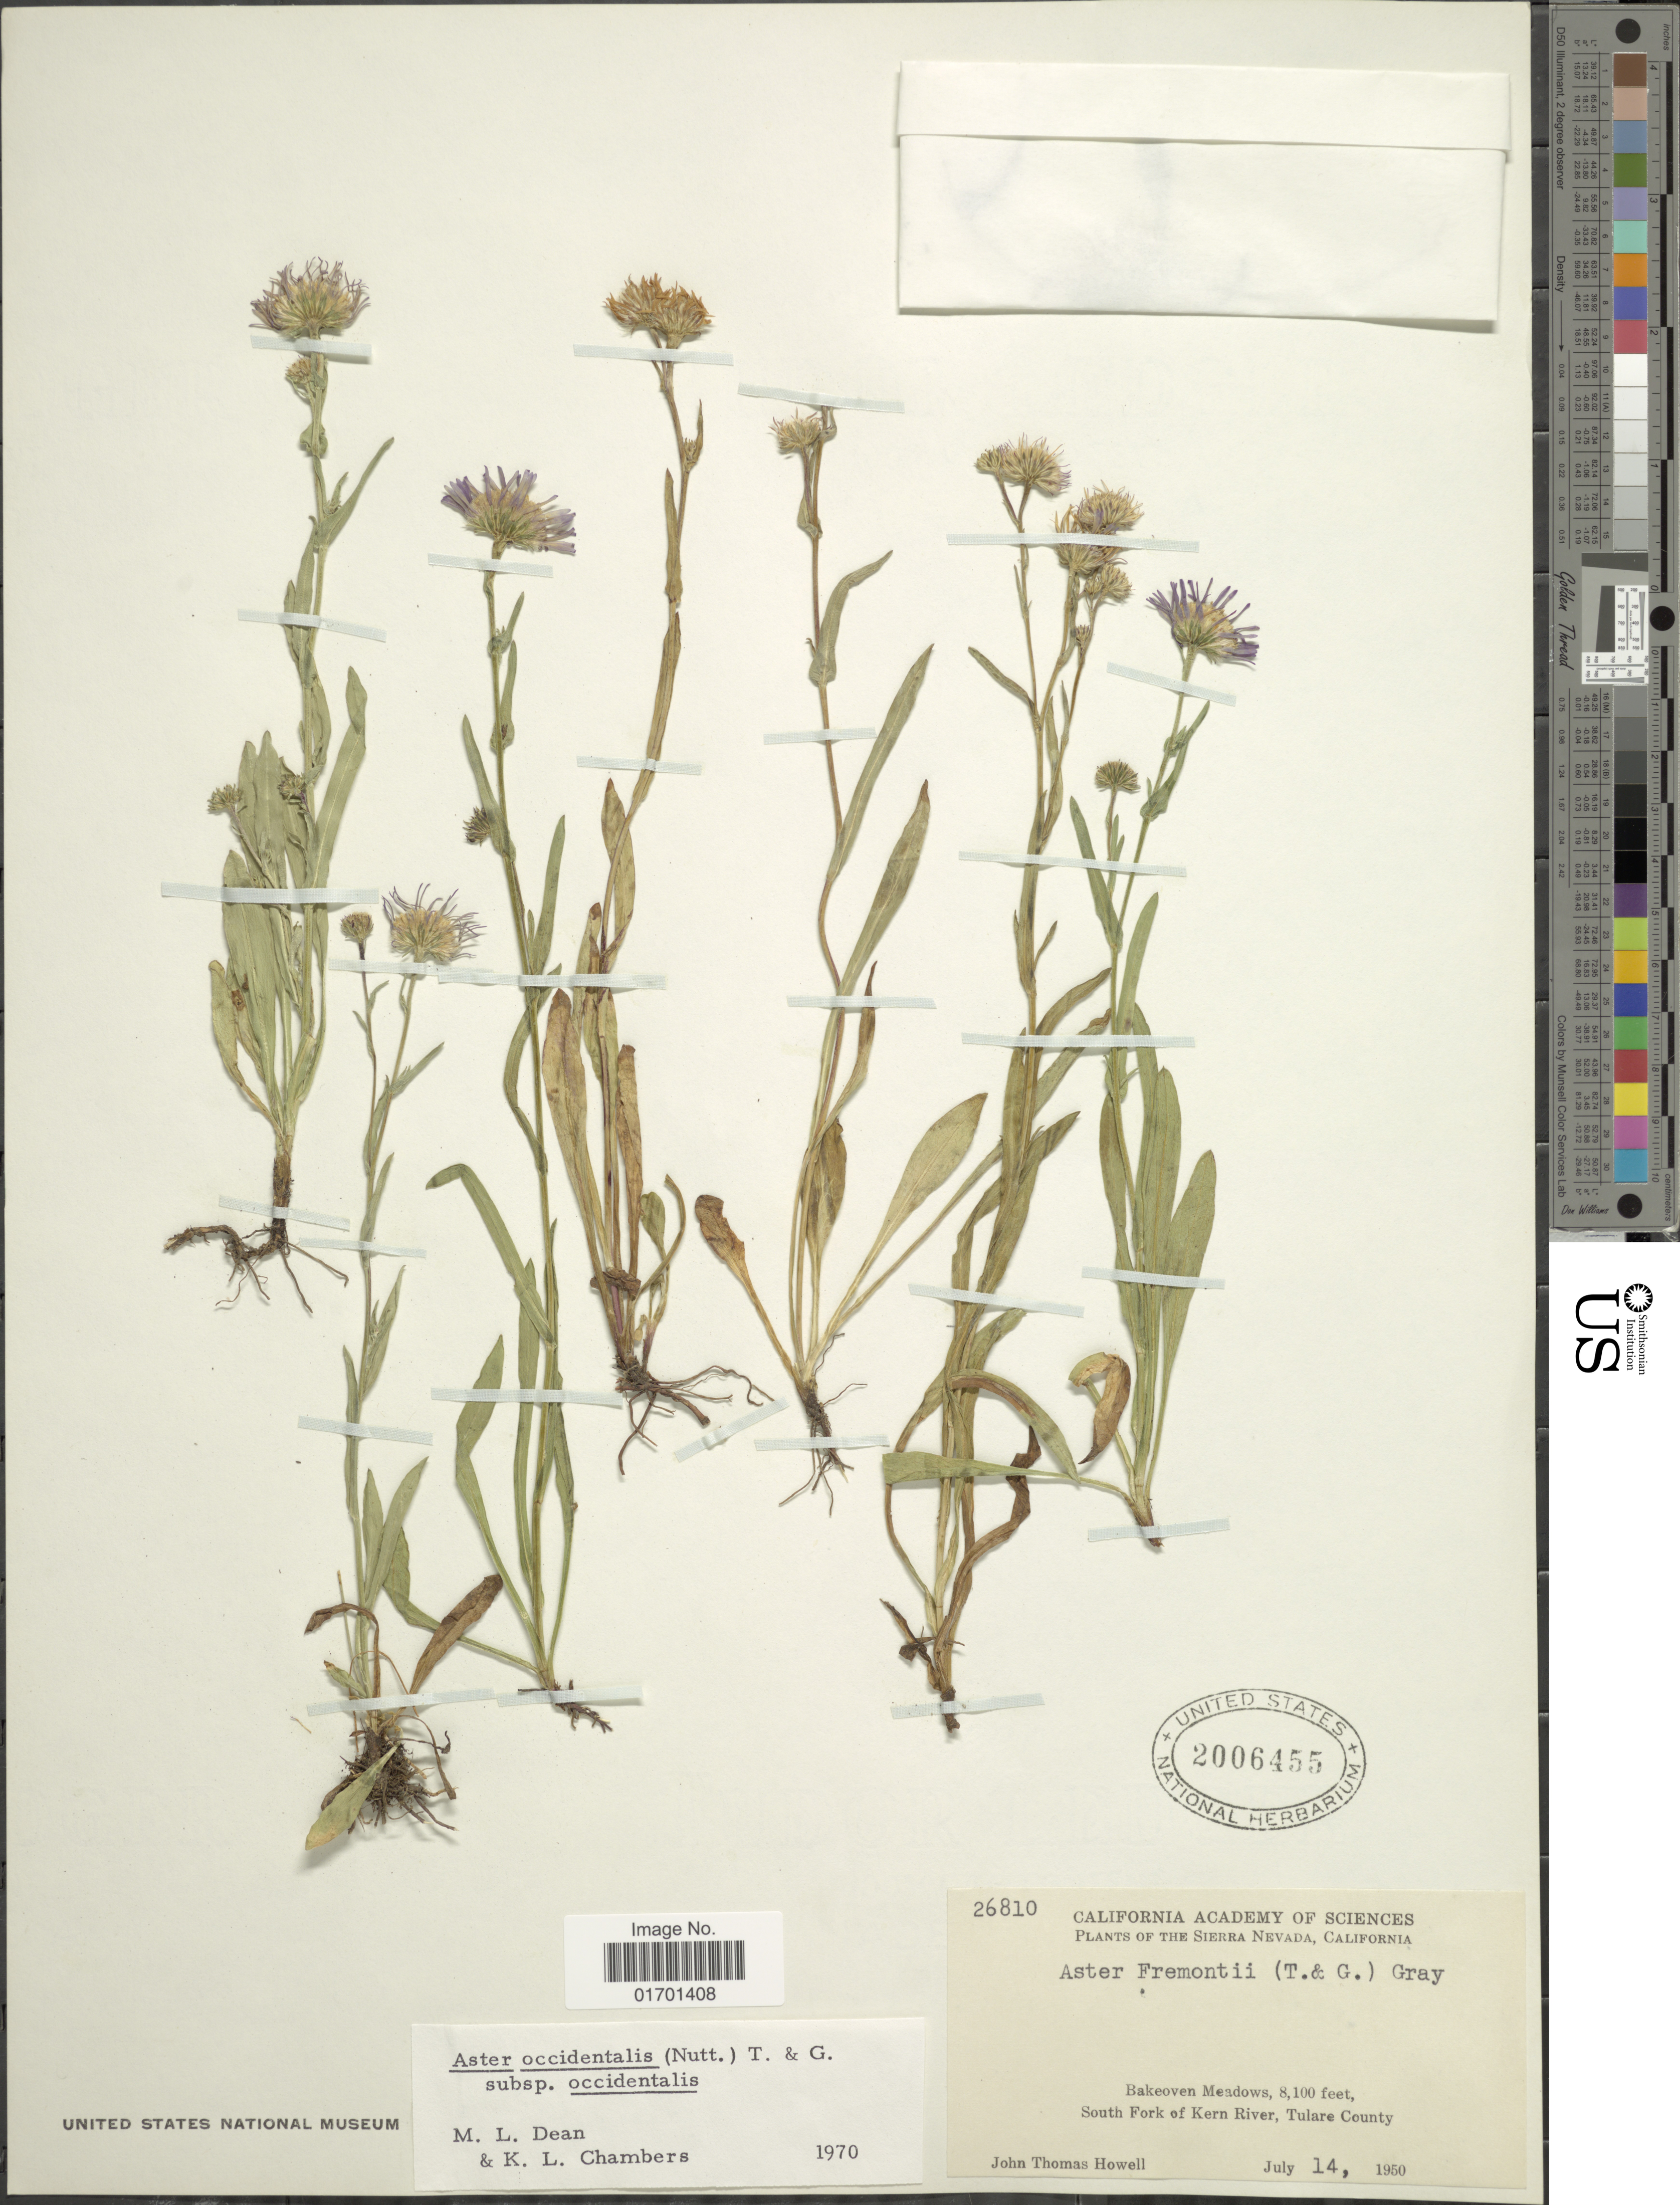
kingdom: Plantae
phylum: Tracheophyta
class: Magnoliopsida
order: Asterales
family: Asteraceae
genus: Symphyotrichum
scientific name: Symphyotrichum spathulatum var. spathulatum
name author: (Lindl.) G.L. Nesom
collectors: J. T. Howell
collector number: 26810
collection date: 1950-07-14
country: United States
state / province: California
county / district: Tulare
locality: The Sierra Nevada, Bakeoven Meadows, South Fork of Kern River, Tulare County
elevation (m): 2469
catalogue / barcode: US 2006455